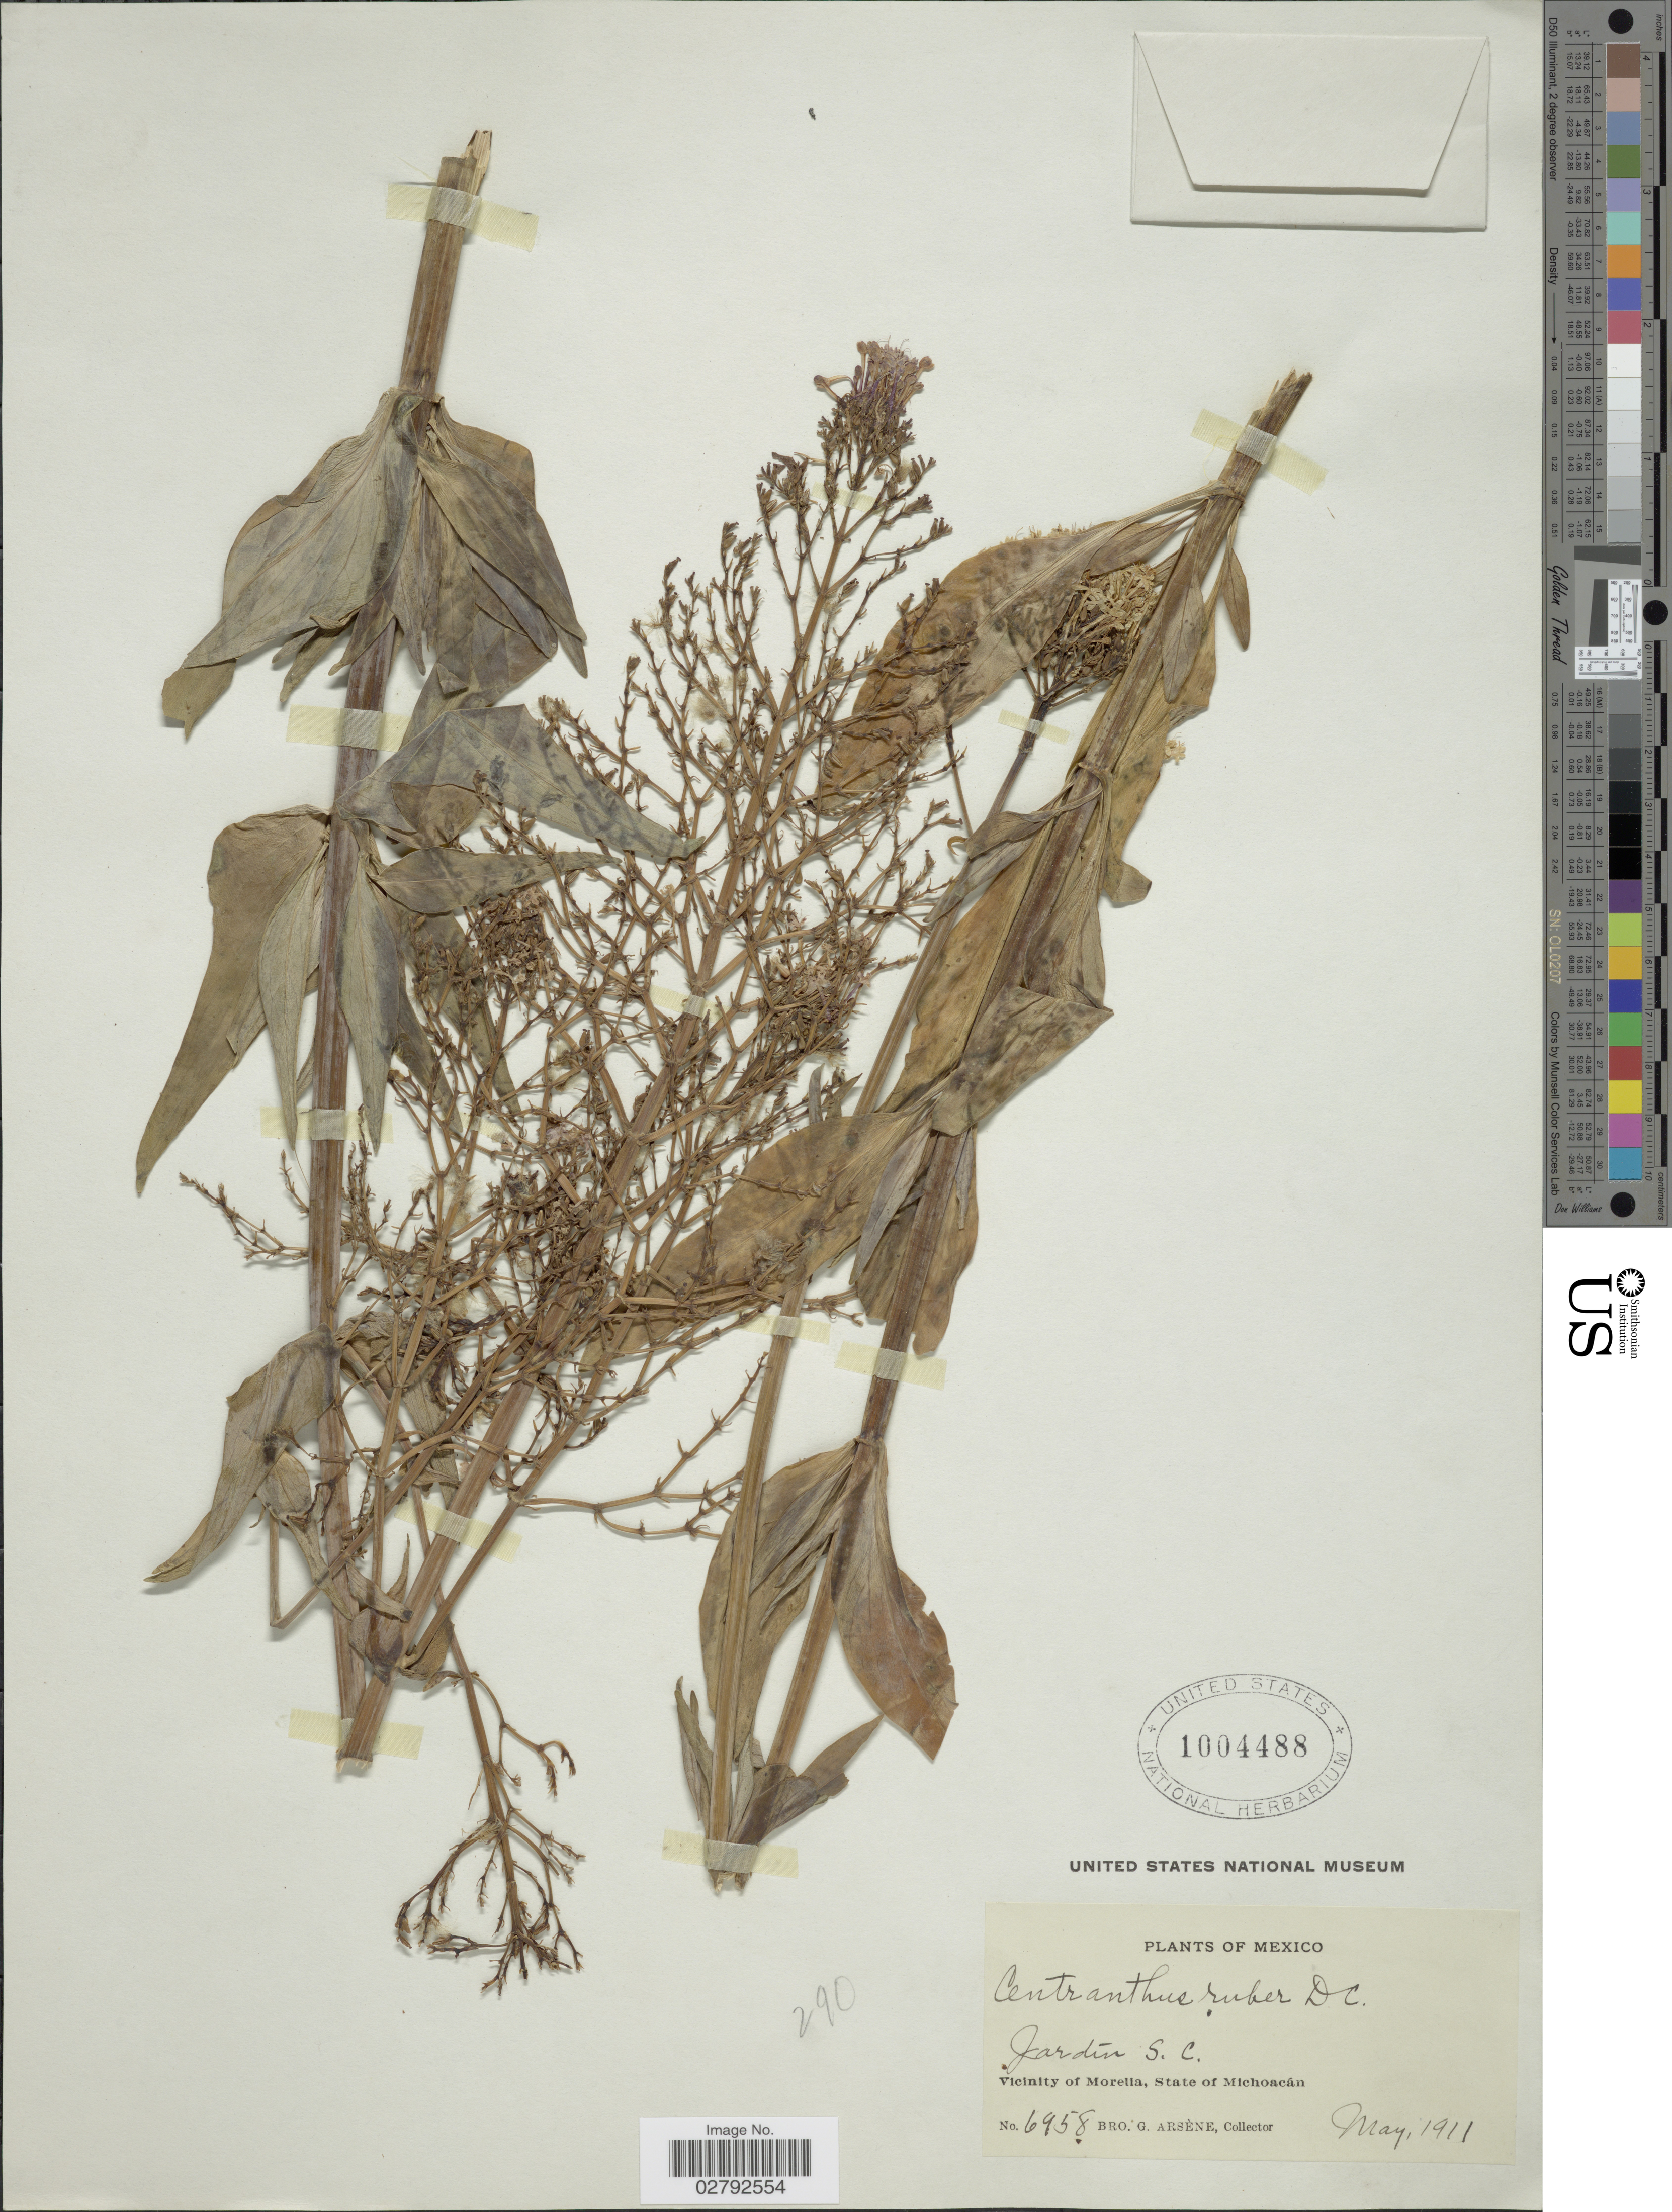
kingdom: Plantae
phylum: Tracheophyta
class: Magnoliopsida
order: Dipsacales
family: Caprifoliaceae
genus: Centranthus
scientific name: Centranthus ruber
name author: (L.) DC.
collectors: Bro. G. Arsène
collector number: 6958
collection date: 1911-05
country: Mexico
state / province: Michoacán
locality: Jardín S.C. Vicinity of Morelia.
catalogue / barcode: US 1004488